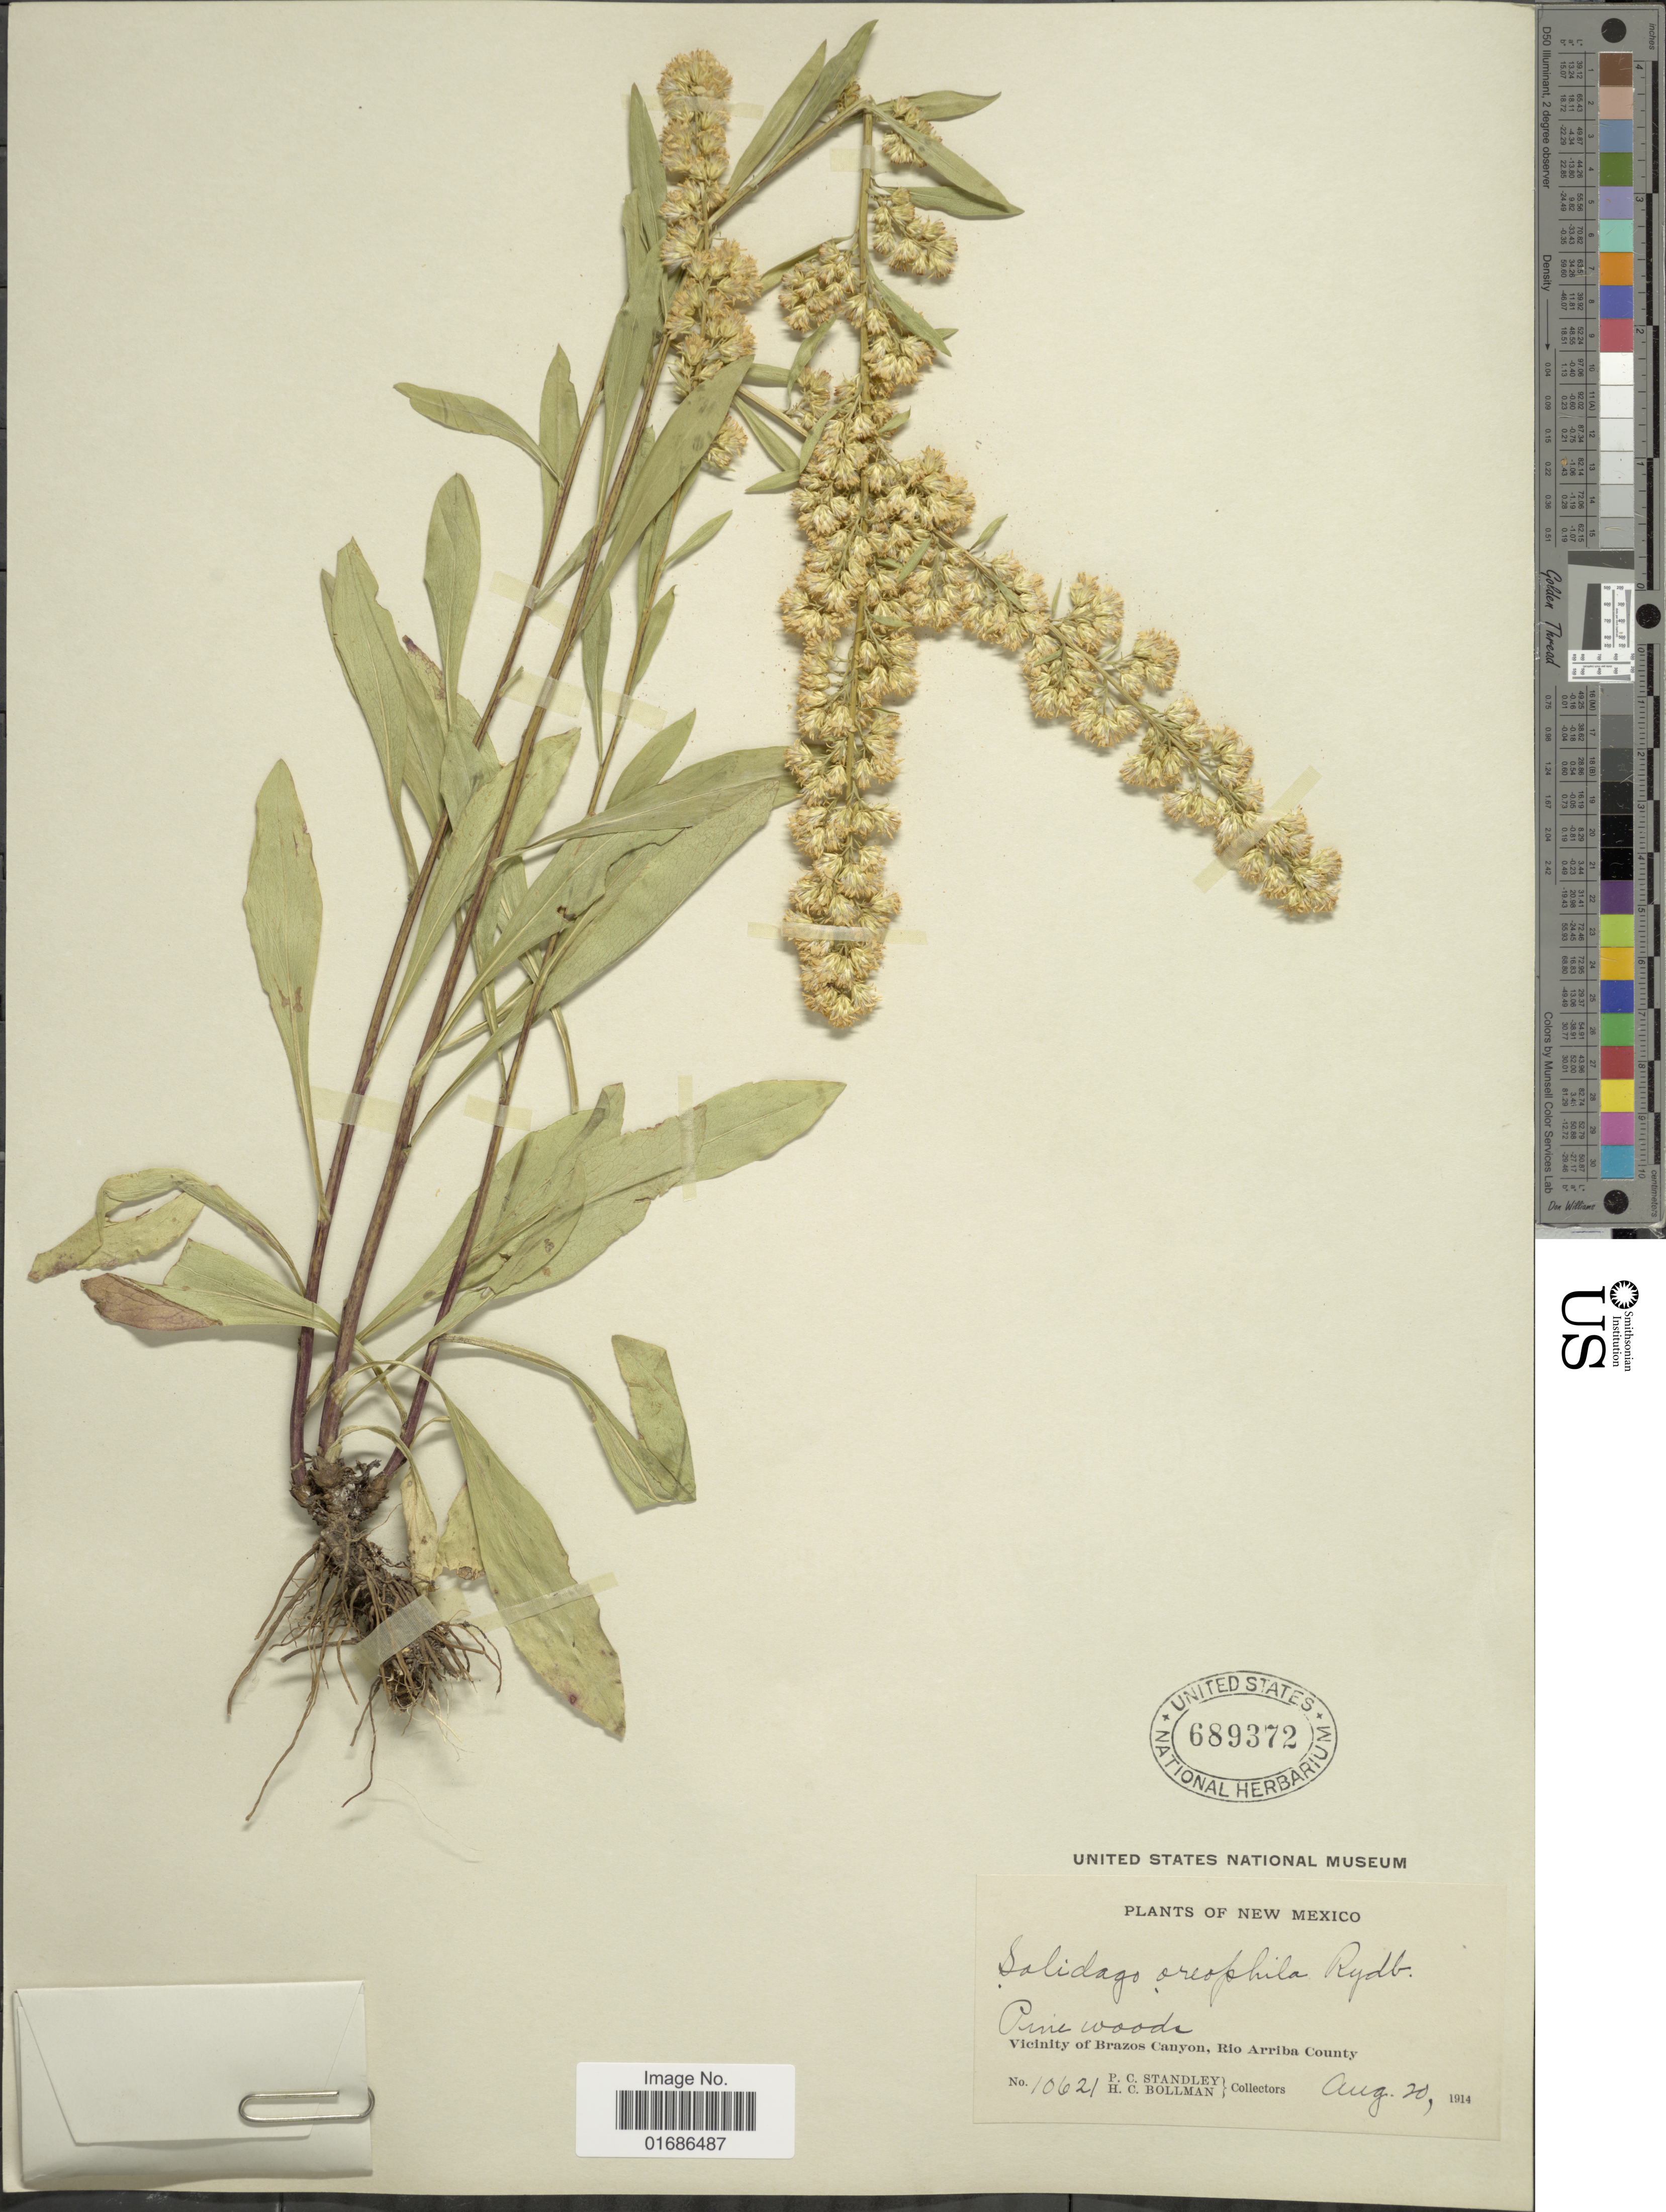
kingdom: Plantae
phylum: Tracheophyta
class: Magnoliopsida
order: Asterales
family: Asteraceae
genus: Solidago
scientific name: Solidago decumbens var. oreophila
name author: (Rydb.) Fernald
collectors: P. C. Standley & H. C. Bollman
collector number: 10621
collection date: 1914-08-20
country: United States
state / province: New Mexico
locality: Pine woods, Vicinity of Brazos Canyon, Rio Arriba County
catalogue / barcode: US 689372